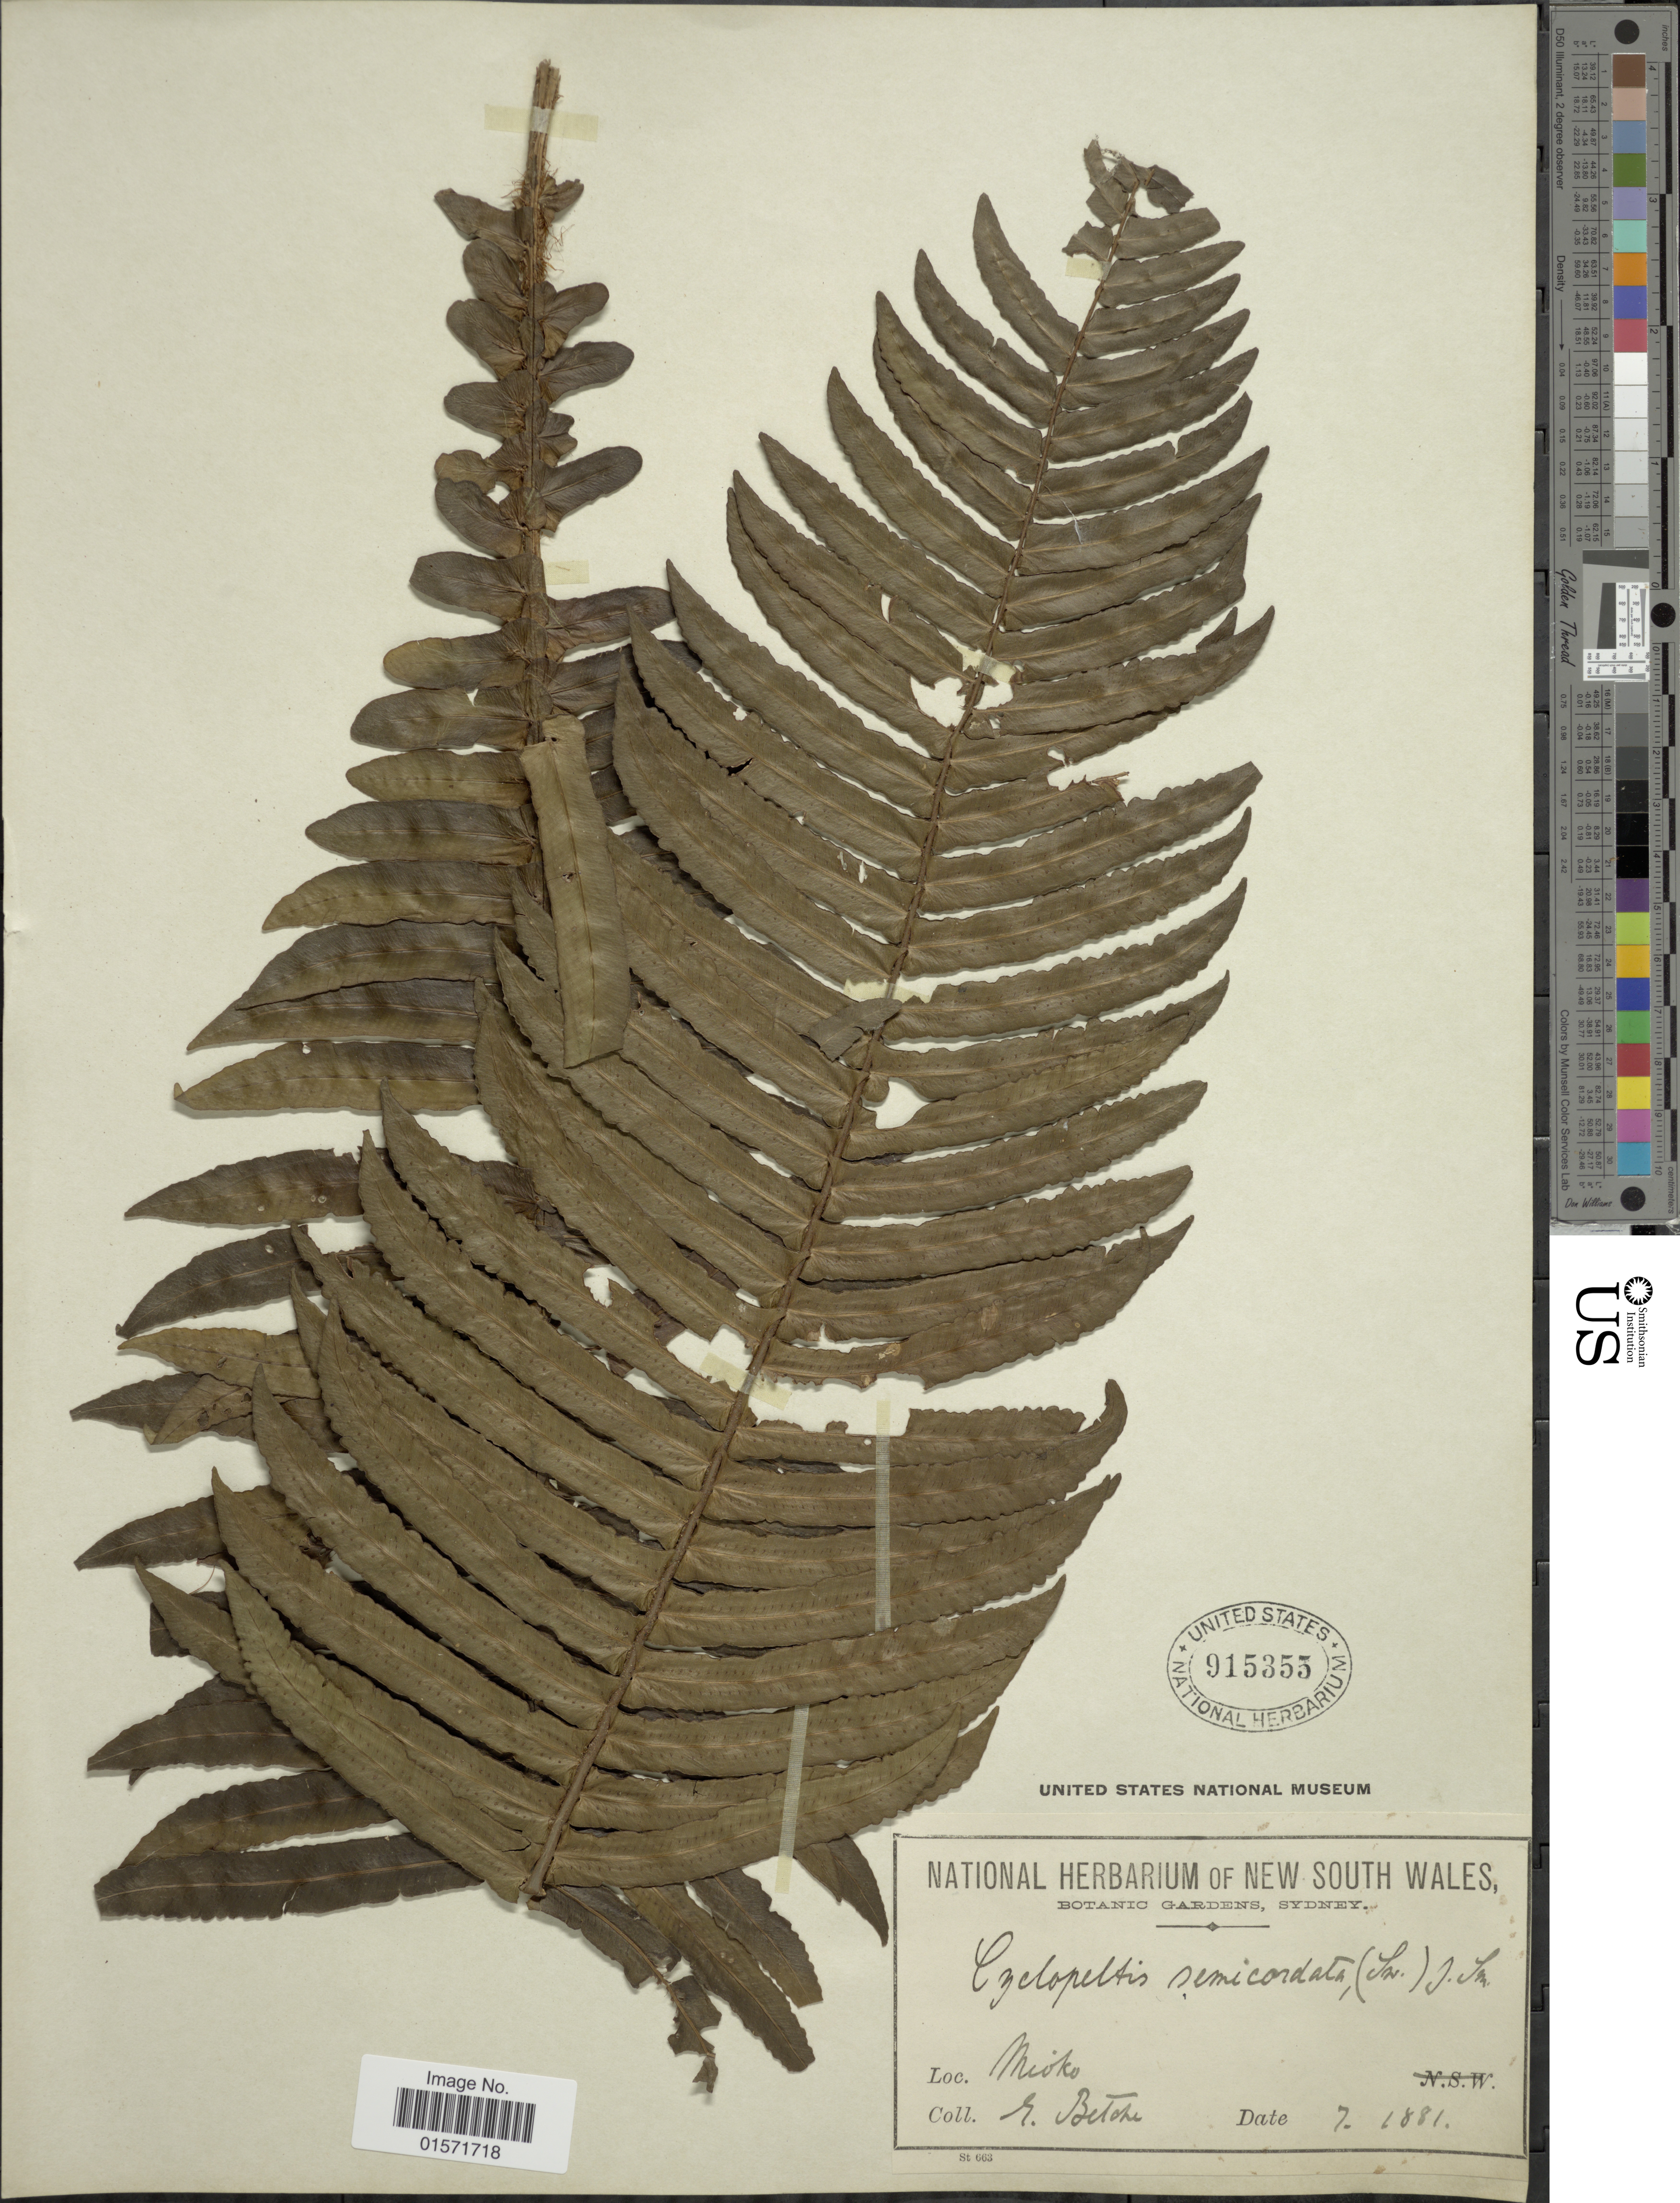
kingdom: Plantae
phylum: Tracheophyta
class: Polypodiopsida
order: Polypodiales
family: Lomariopsidaceae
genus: Cyclopeltis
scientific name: Cyclopeltis presliana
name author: (Mett.) Berkeley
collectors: G. Betche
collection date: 1881-07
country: Australia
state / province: New South Wales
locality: Mioko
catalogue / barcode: US 915355